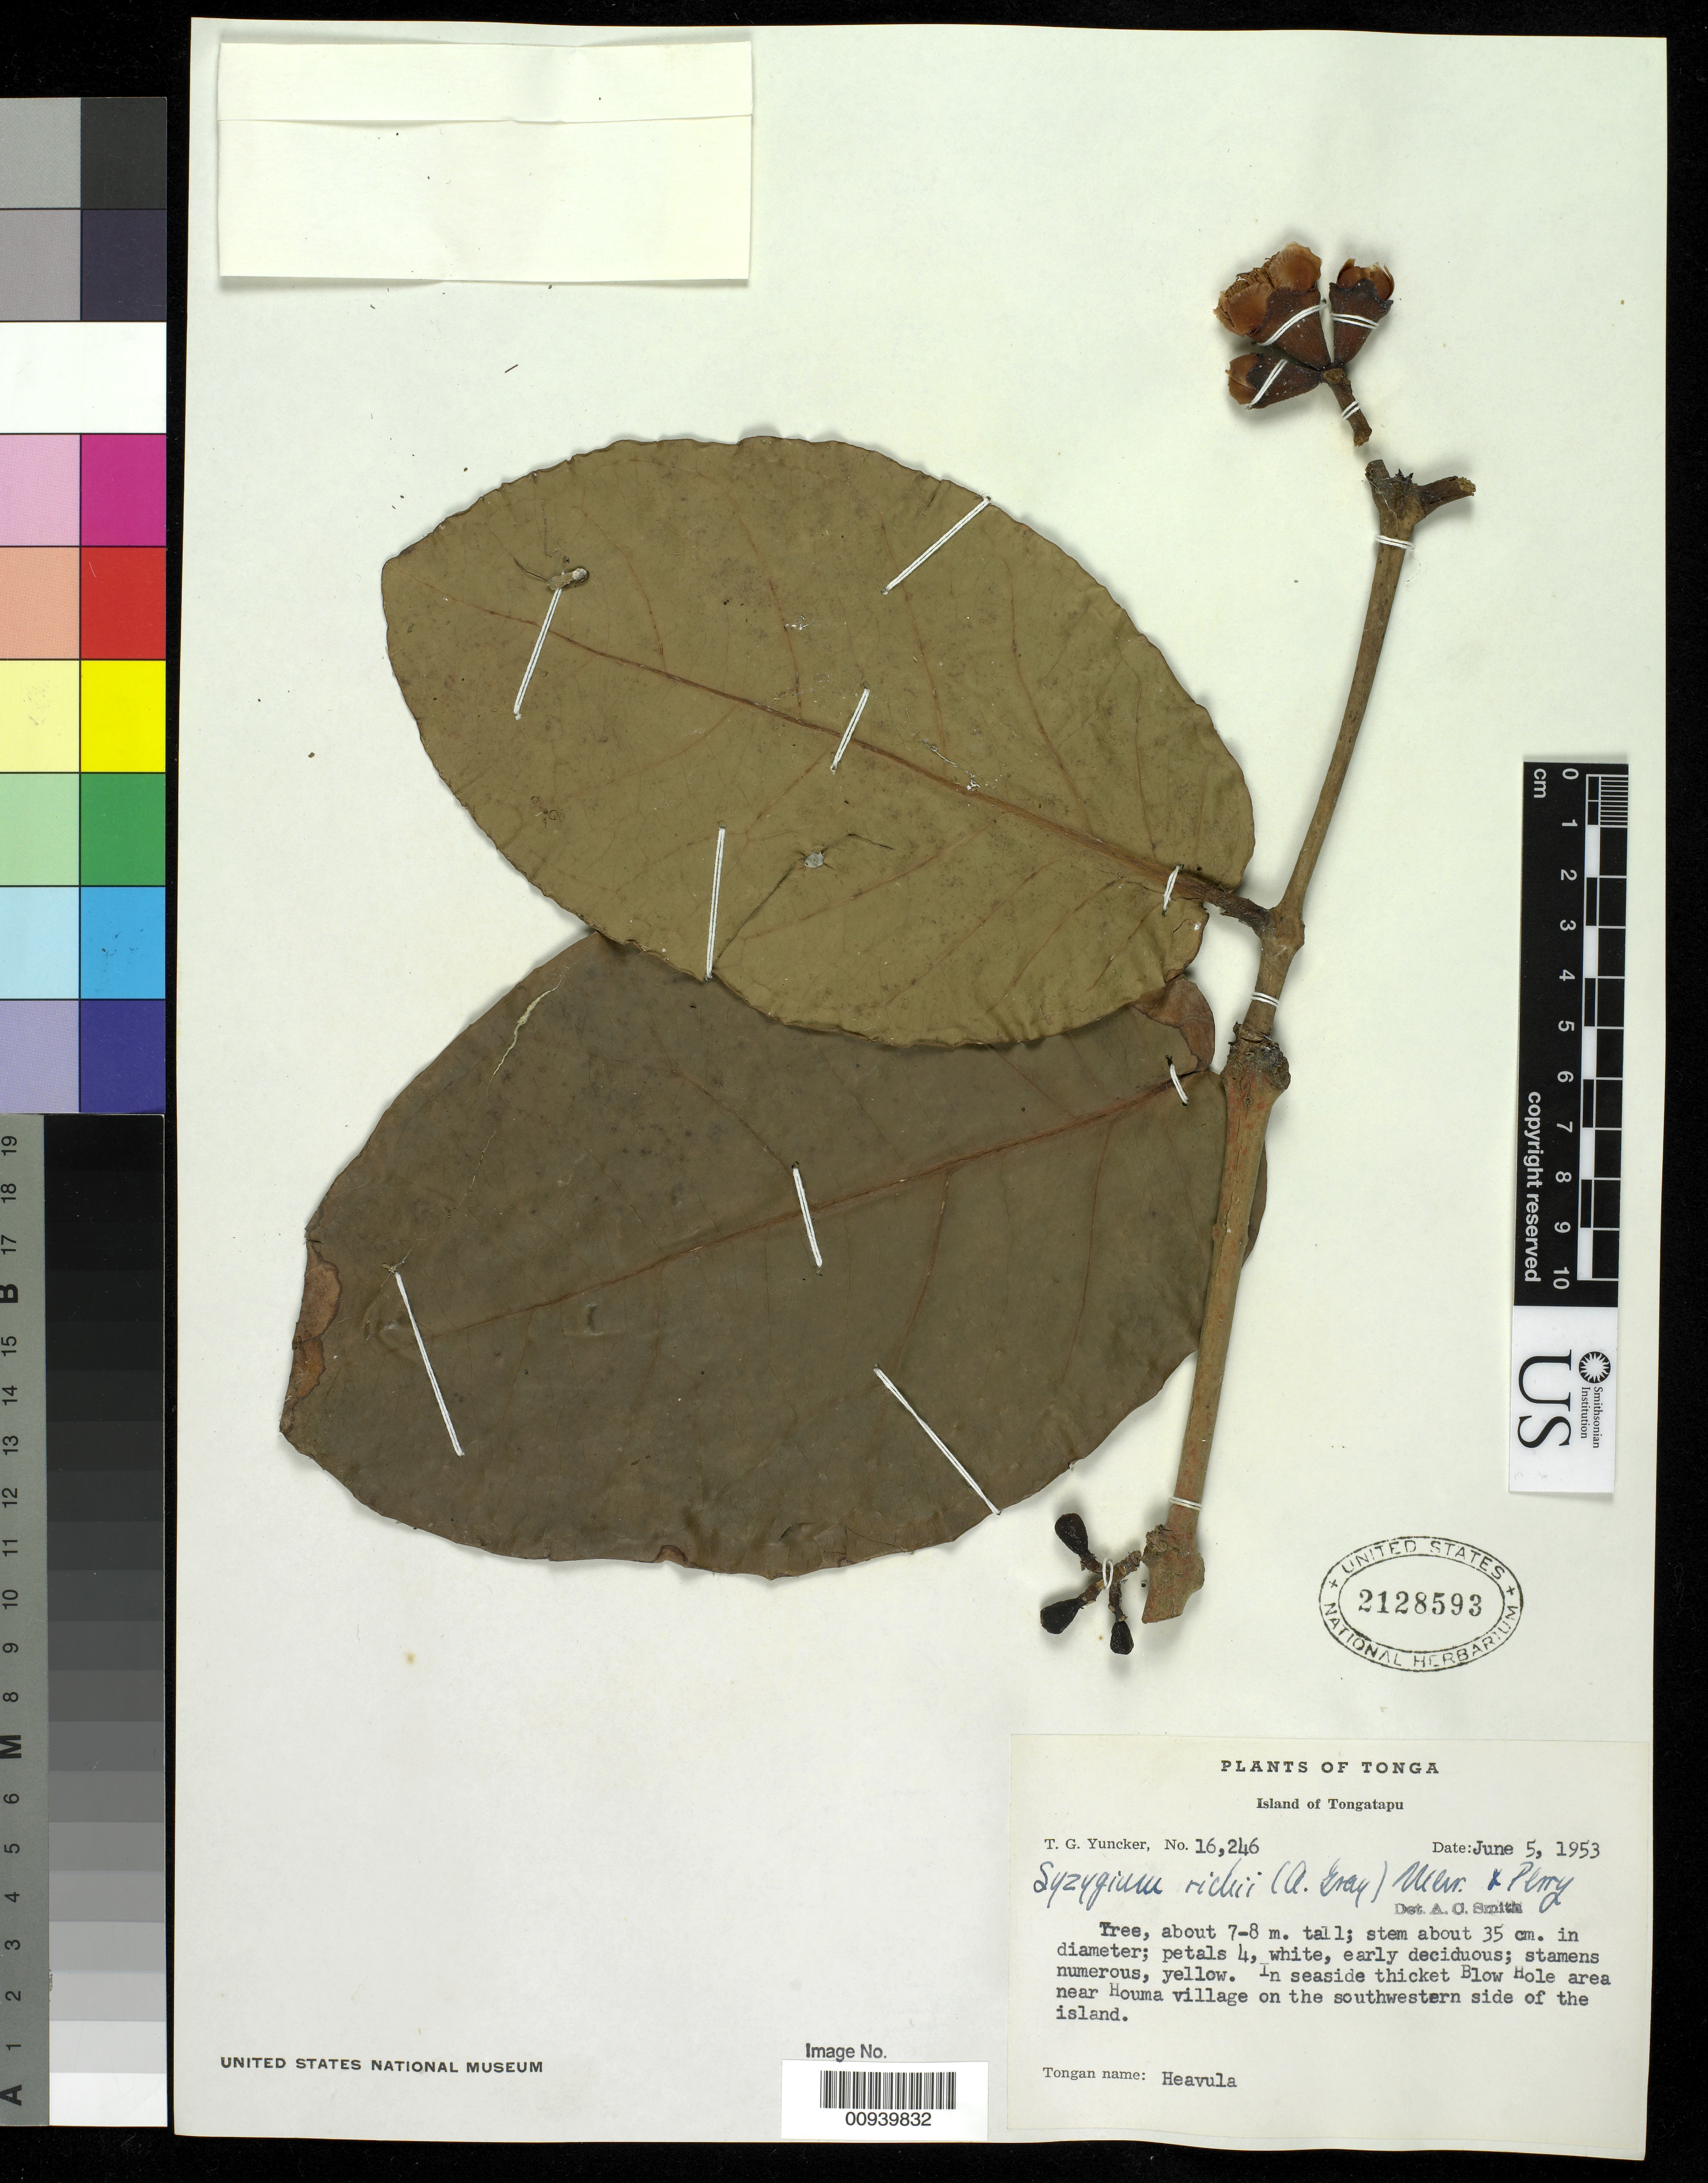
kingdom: Plantae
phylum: Tracheophyta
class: Magnoliopsida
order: Myrtales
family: Myrtaceae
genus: Syzygium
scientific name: Syzygium richii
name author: (A. Gray) Merr. & L.M. Perry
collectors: T. G. Yuncker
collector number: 16246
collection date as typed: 05 Jun 1953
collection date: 1953-06-05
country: Tonga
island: Tongatapu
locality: Near Houma village on the SW side of the island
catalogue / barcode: US 2128593